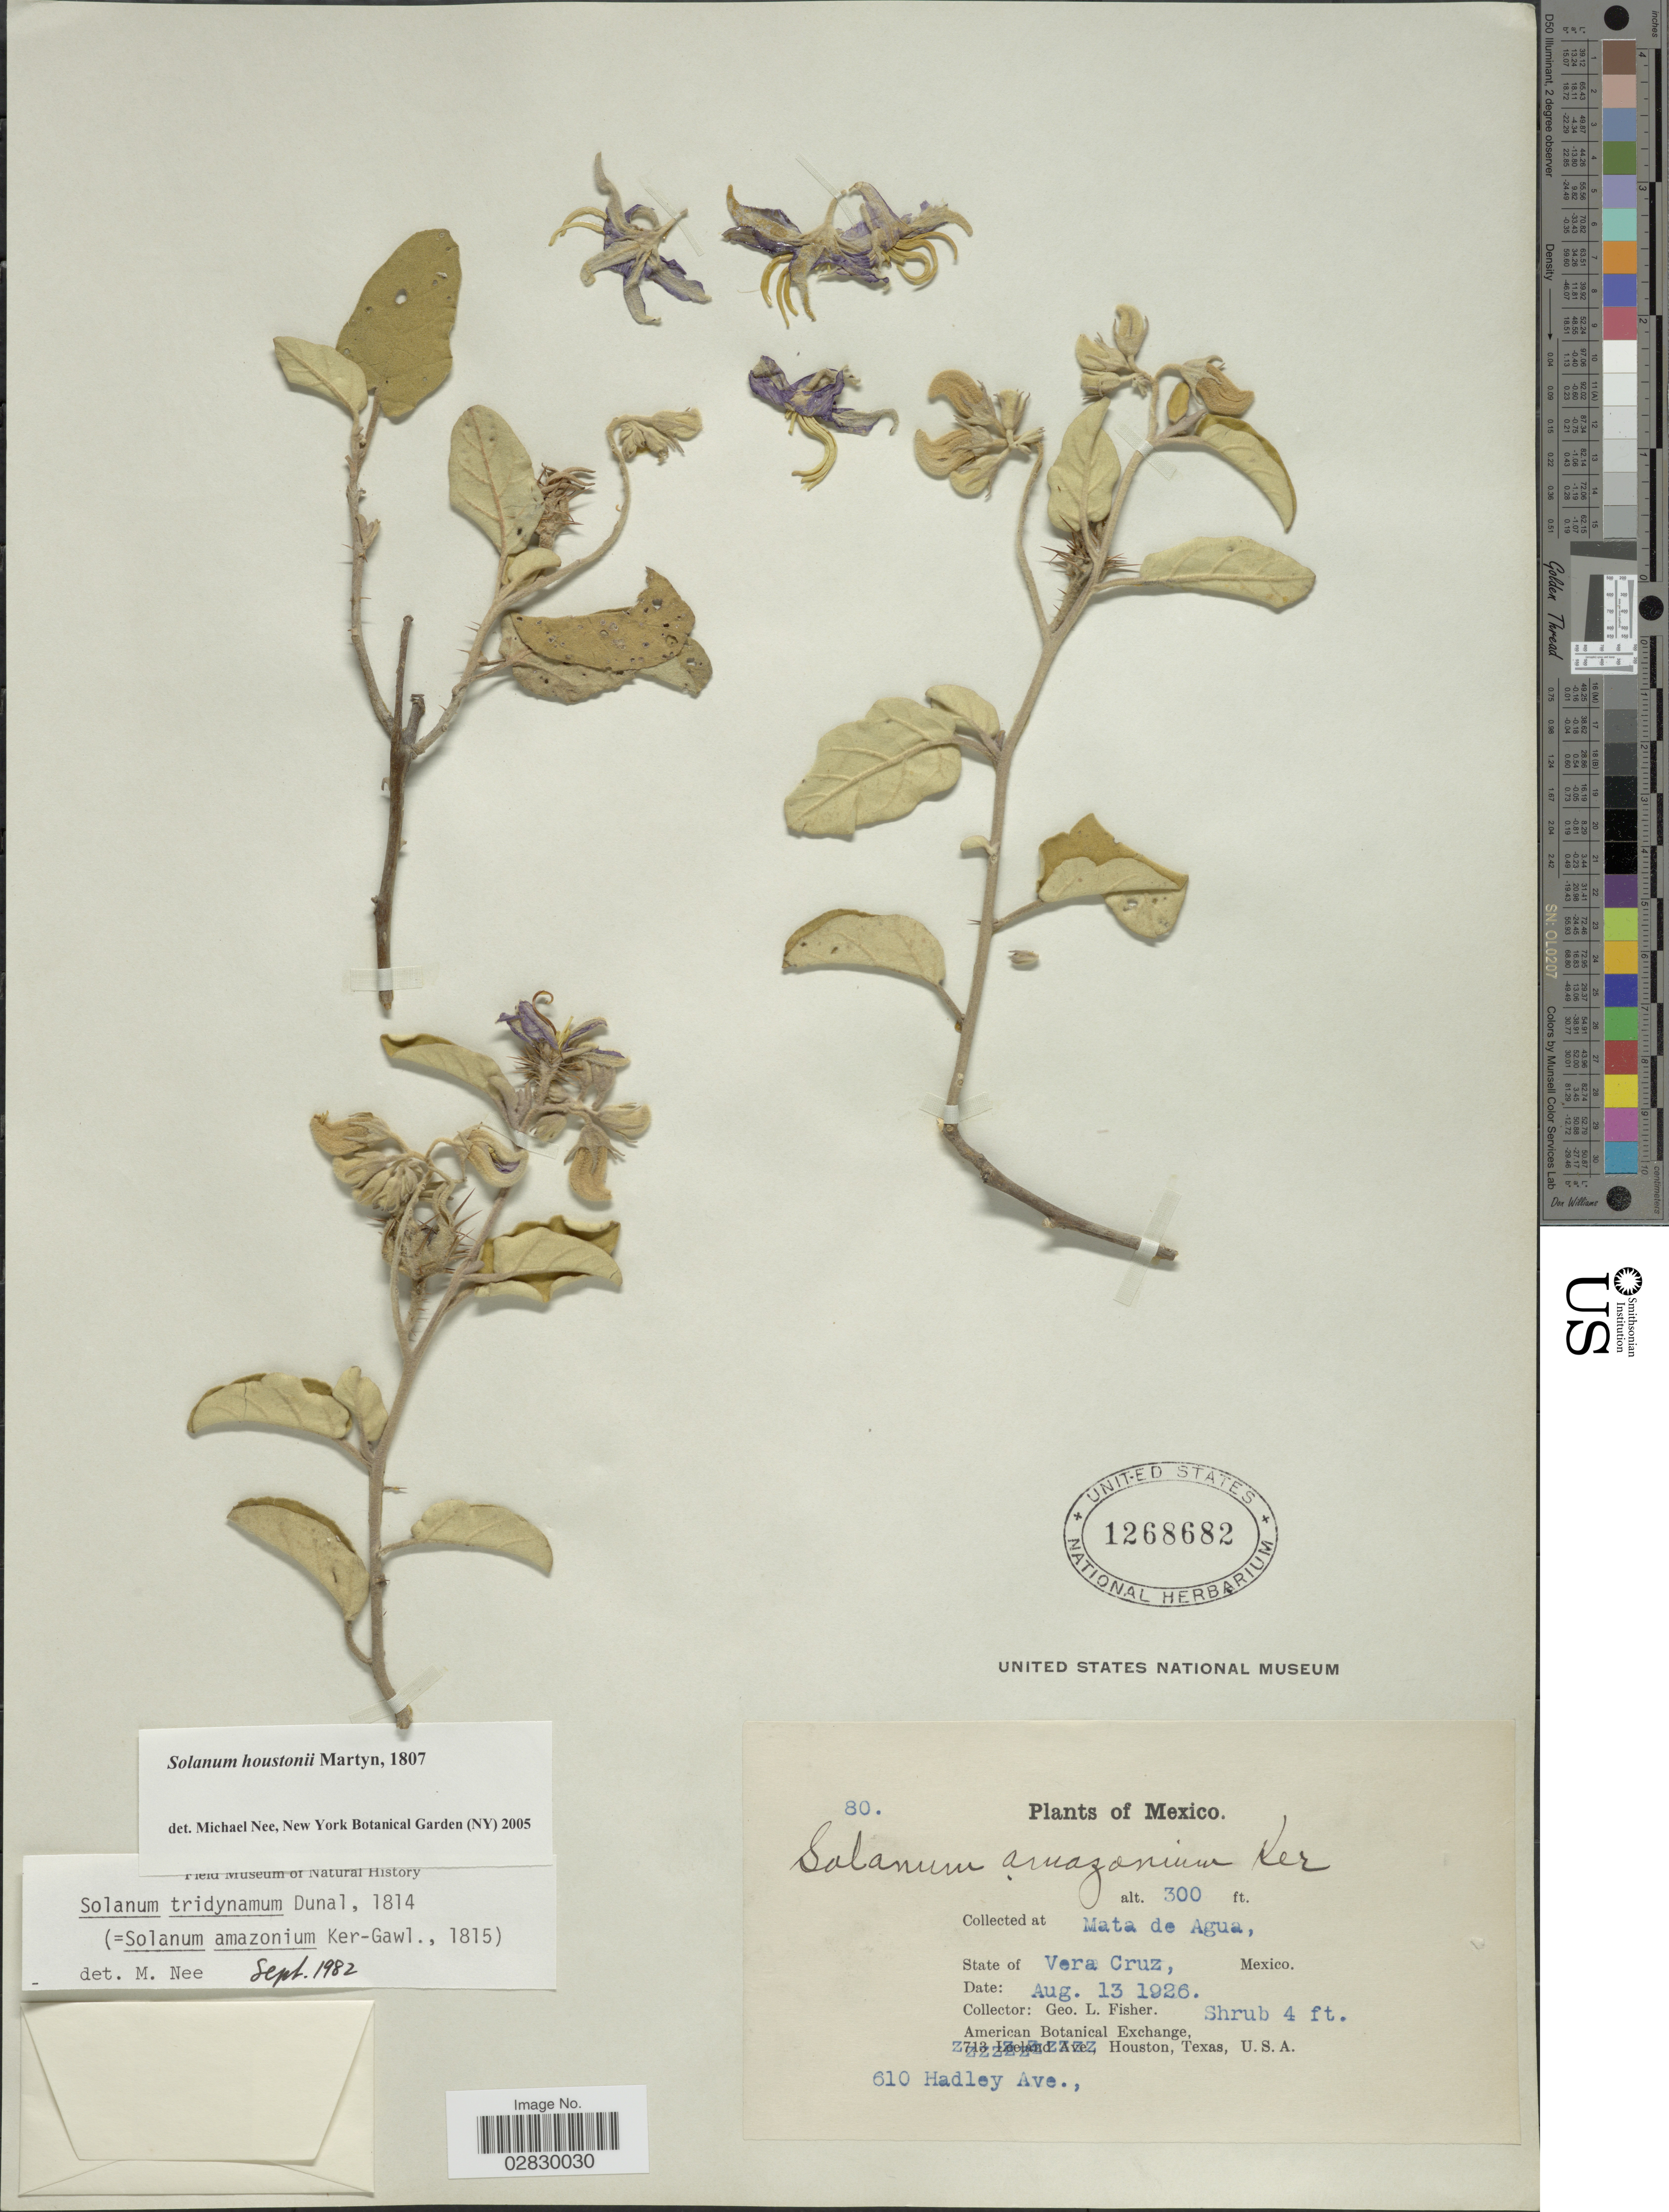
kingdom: Plantae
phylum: Tracheophyta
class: Magnoliopsida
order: Solanales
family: Solanaceae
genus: Solanum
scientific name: Solanum houstonii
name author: Dunal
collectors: G. L. Fisher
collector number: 80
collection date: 1926-08-13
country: Mexico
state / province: Veracruz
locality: State of Vera Cruz. Mata de Agua.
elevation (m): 91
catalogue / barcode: US 1268682